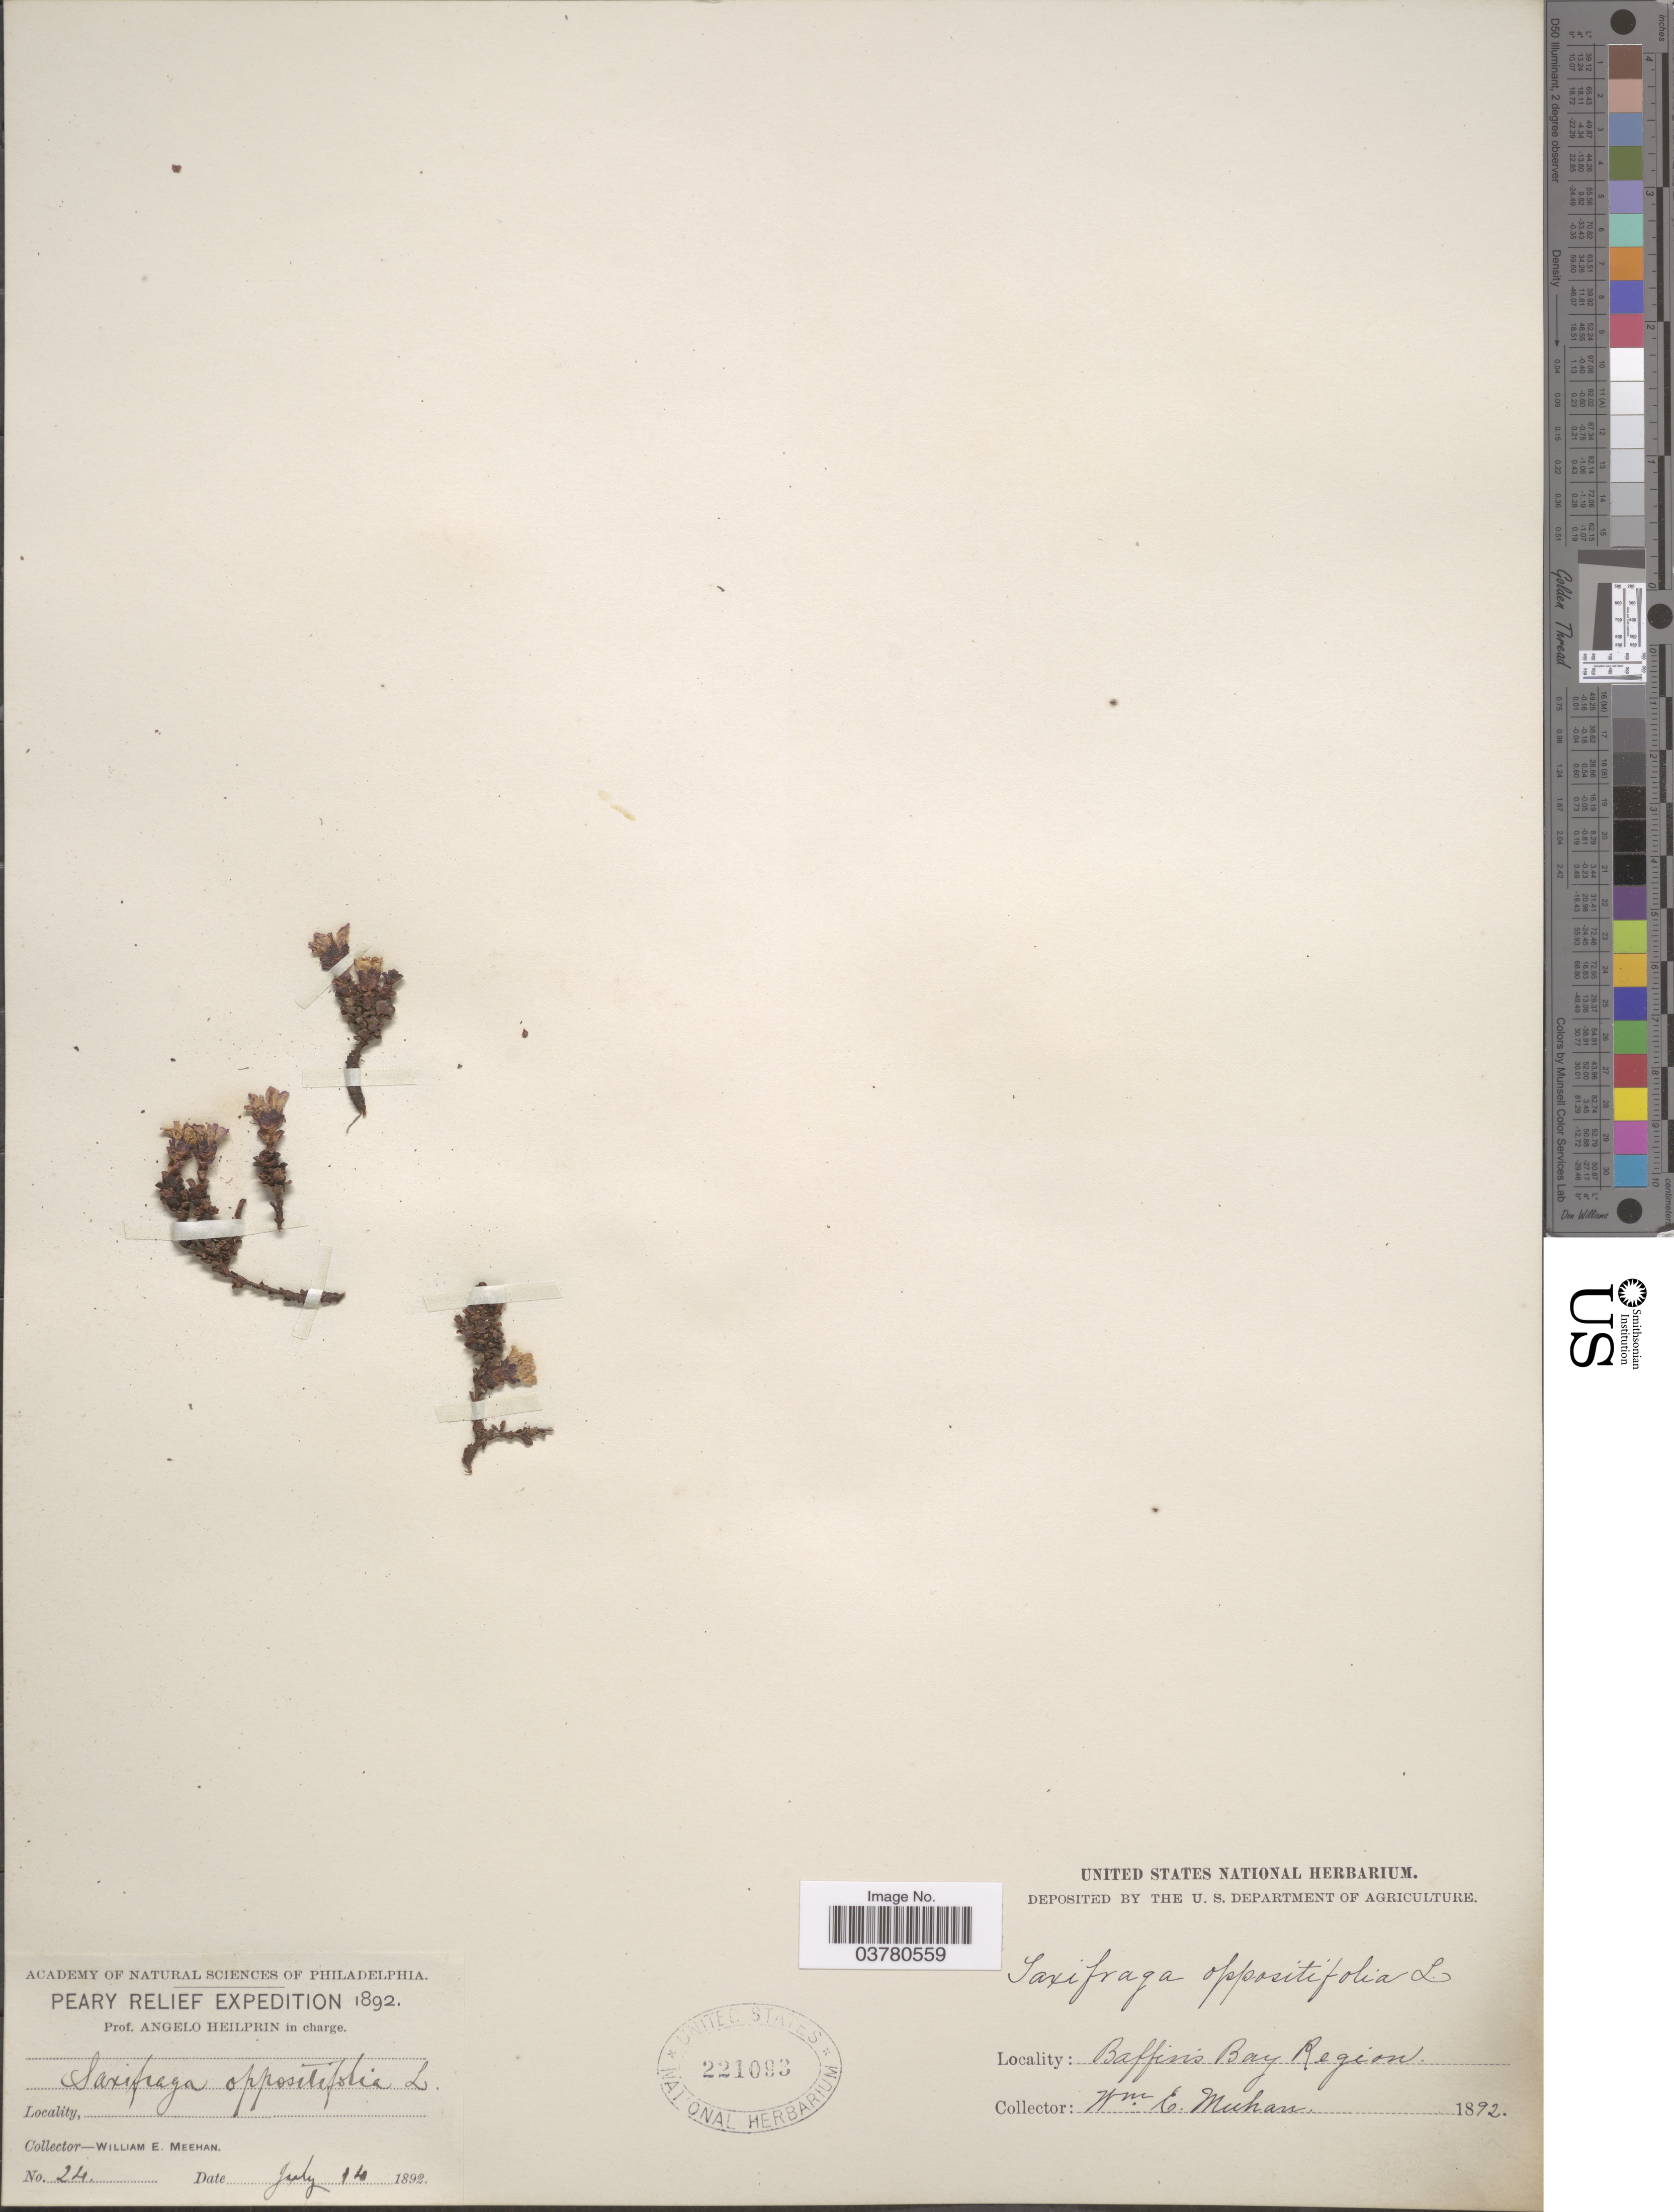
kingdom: Plantae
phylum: Tracheophyta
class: Magnoliopsida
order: Saxifragales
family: Saxifragaceae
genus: Saxifraga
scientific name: Saxifraga oppositifolia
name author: L.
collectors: W. Meehan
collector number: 24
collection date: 1892-07-14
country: Canada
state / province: Nunavut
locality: Peary Relief Expedition 1892. Baffin's Bay Region.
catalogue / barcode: US 221093